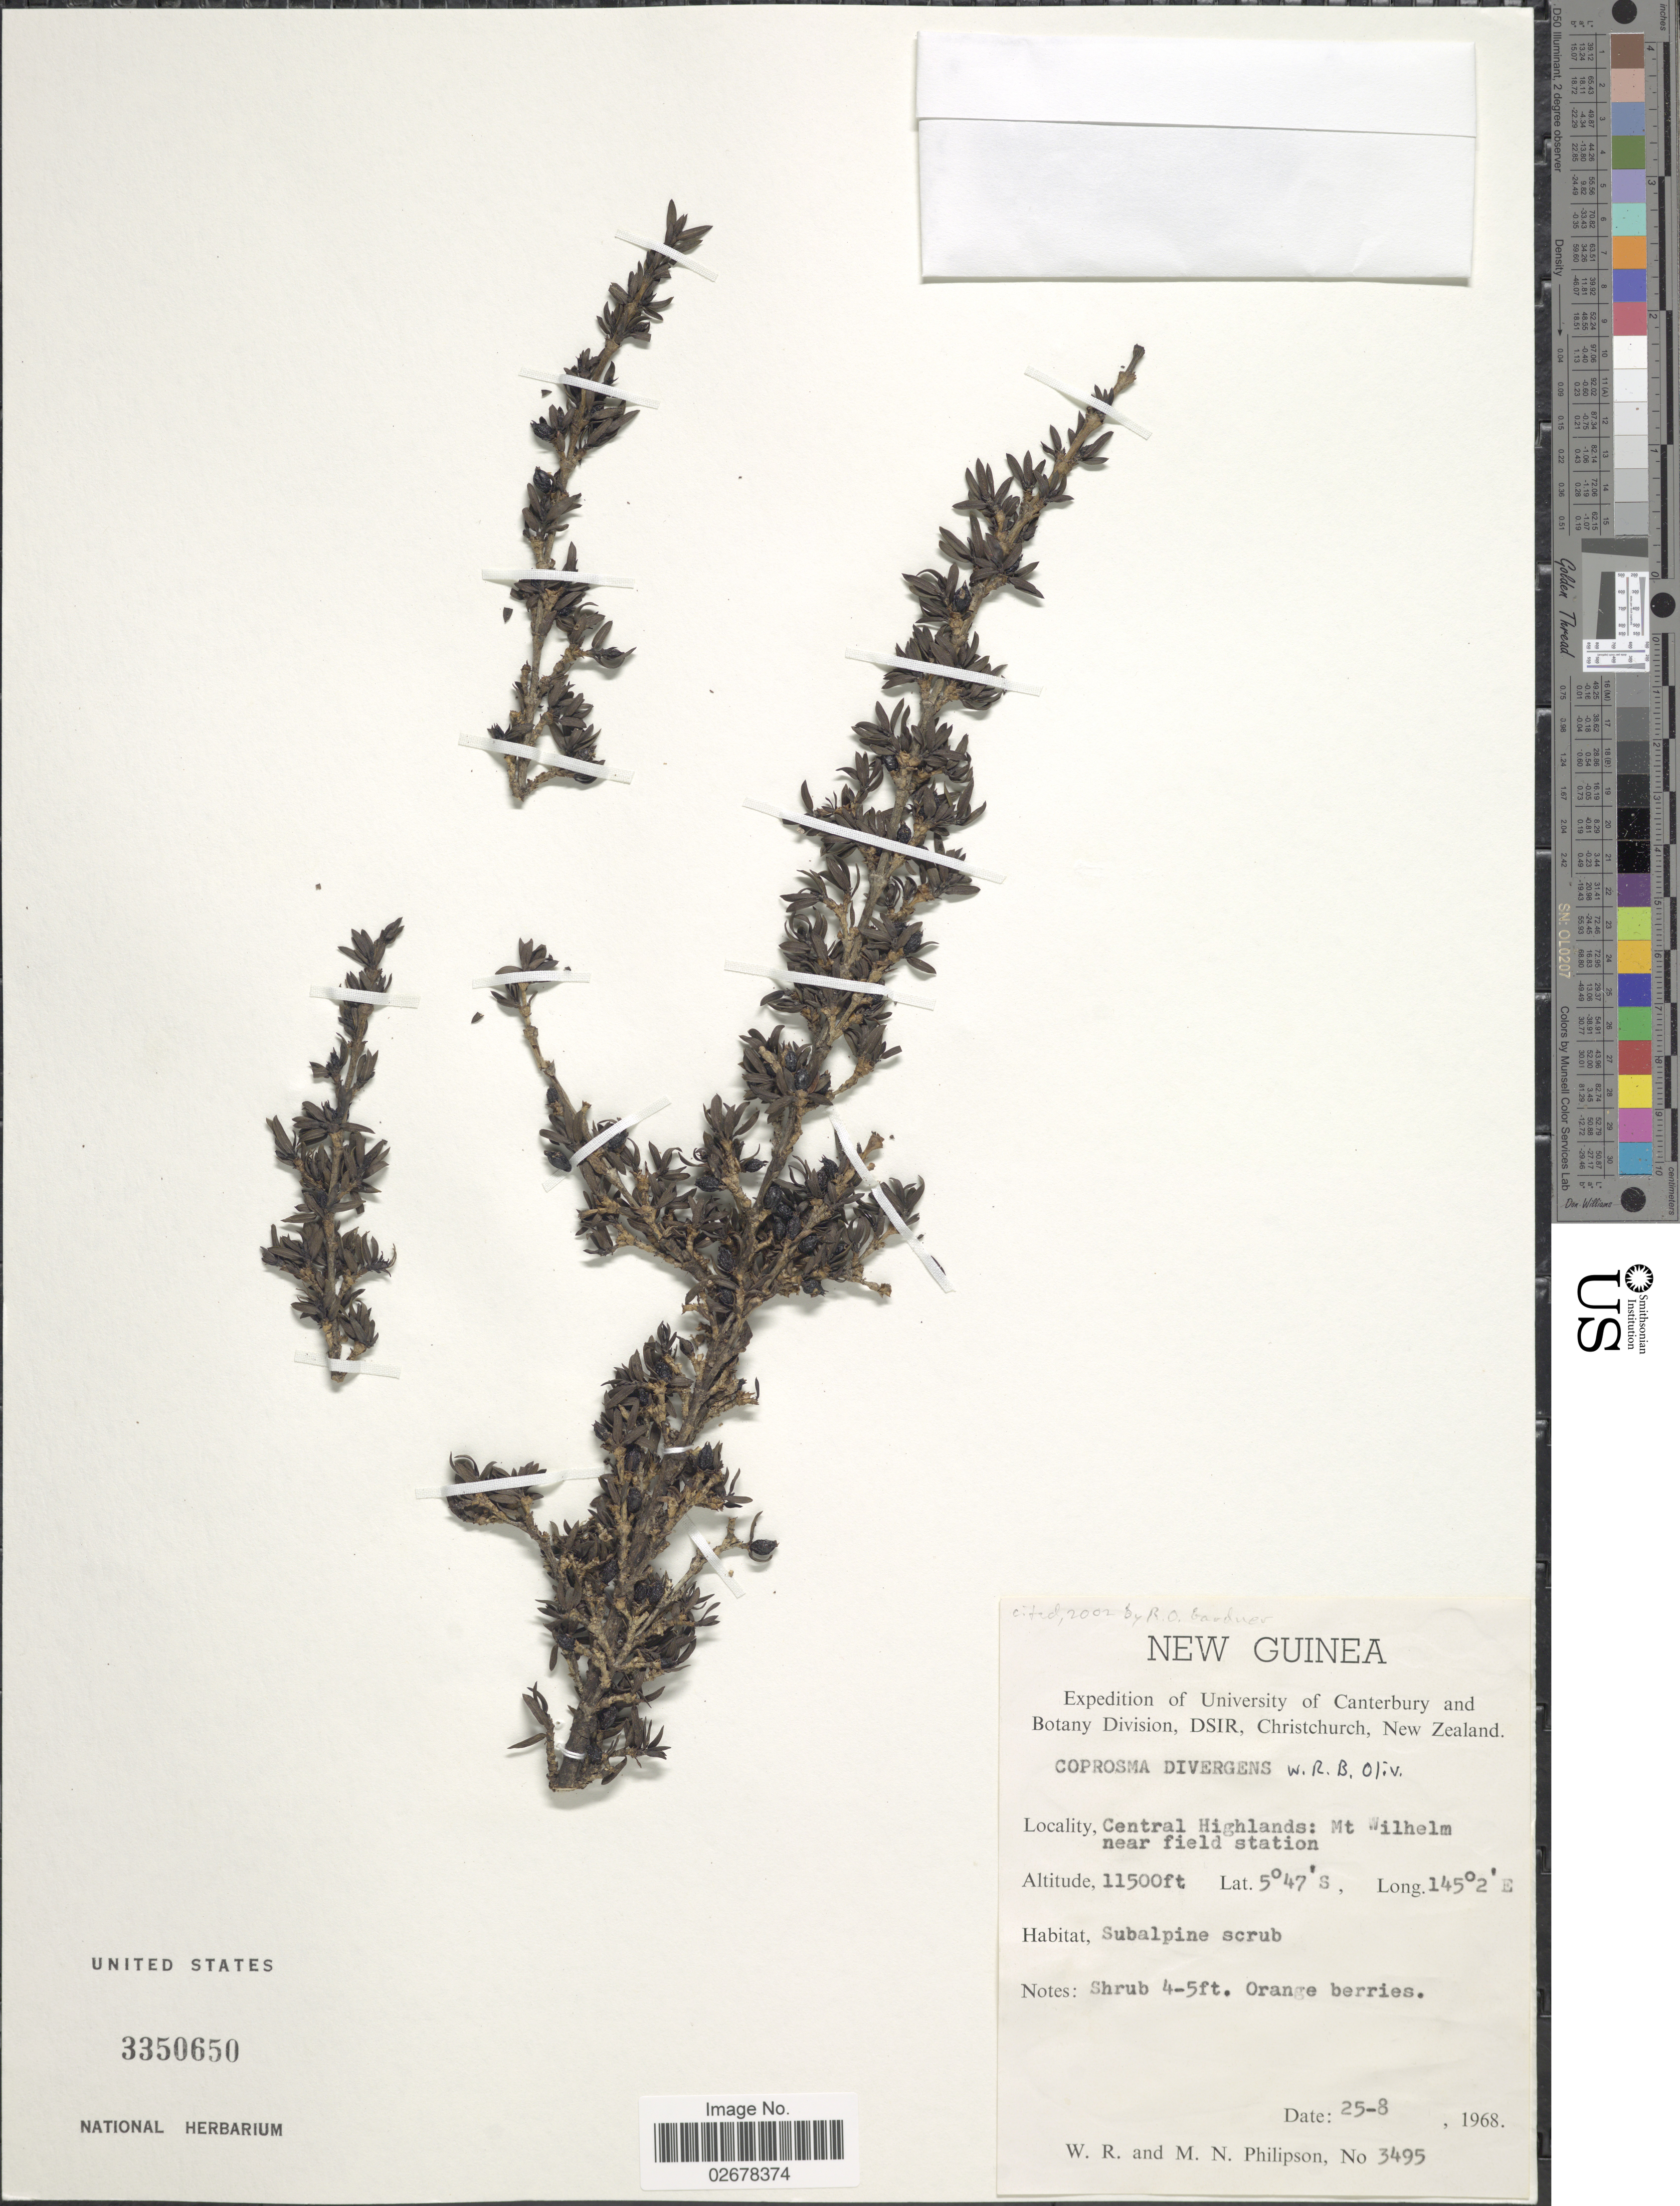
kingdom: Plantae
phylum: Tracheophyta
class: Magnoliopsida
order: Gentianales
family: Rubiaceae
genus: Coprosma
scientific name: Coprosma divergens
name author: W.R.B. Oliv.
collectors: W. R. Philipson & M. Philipson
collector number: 3495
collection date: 1968-08-25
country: Papua New Guinea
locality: New Guinea, Mt Wilhelm near field station.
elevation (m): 3505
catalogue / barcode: US 3350650